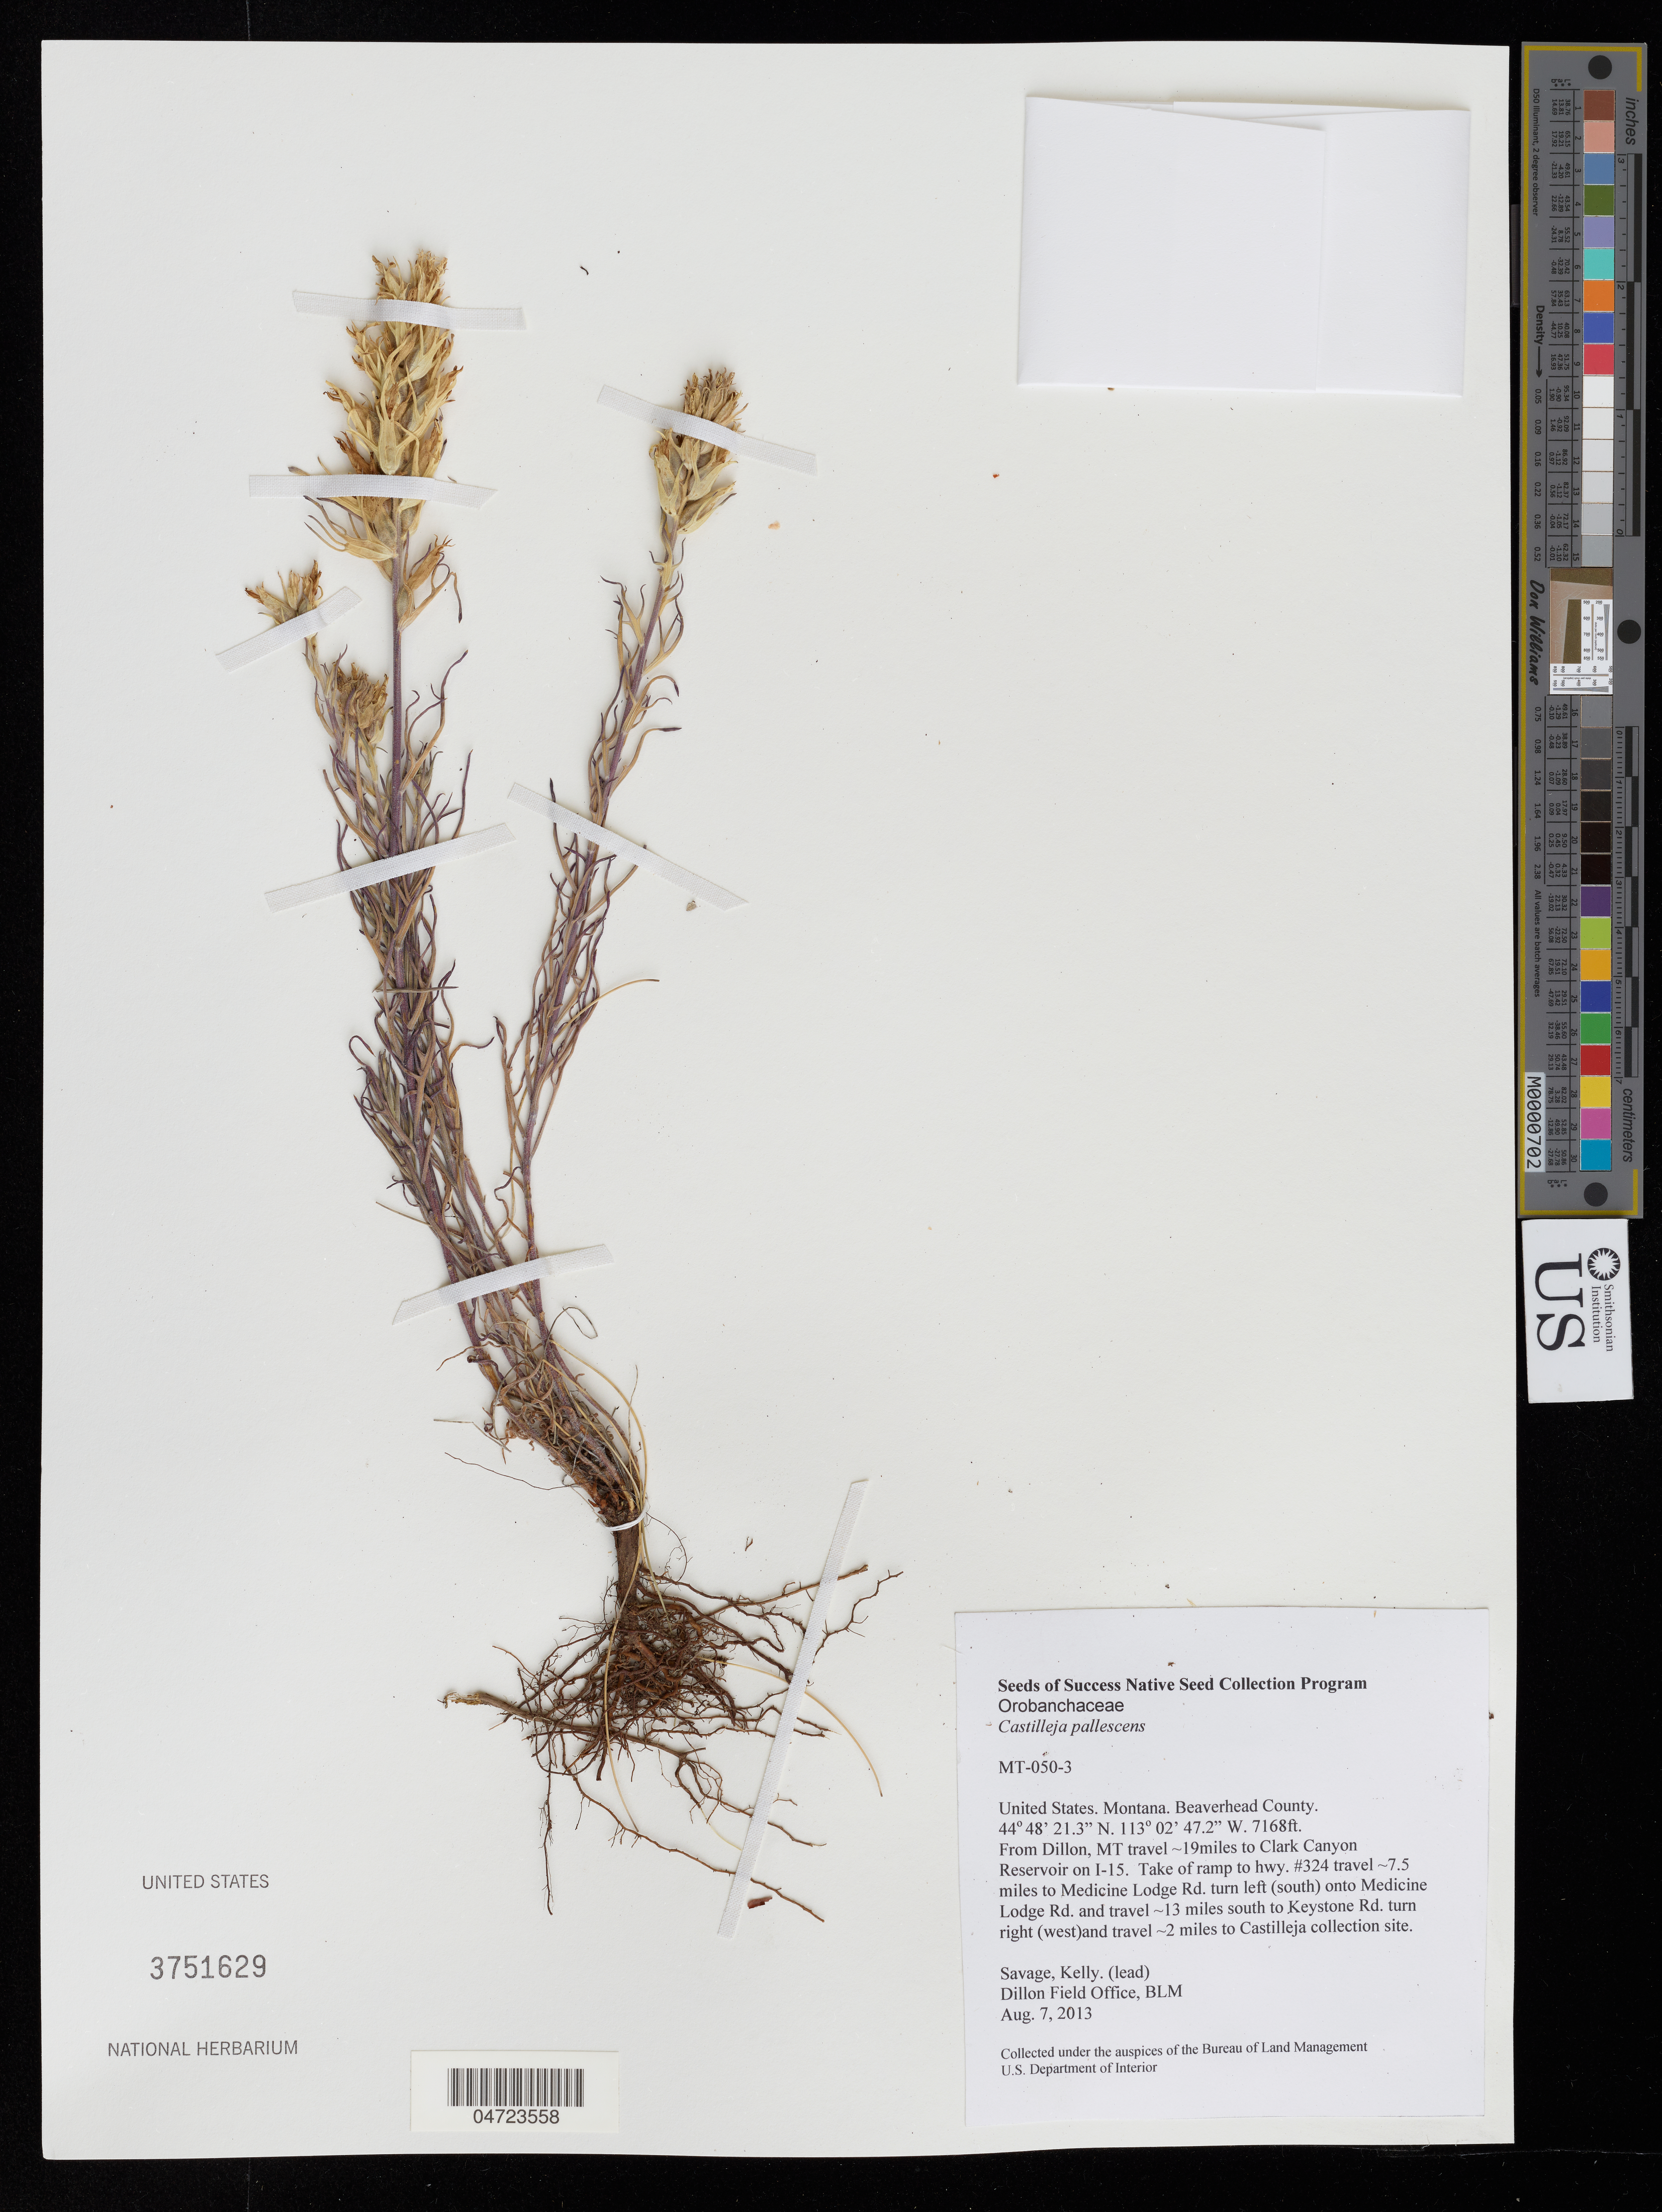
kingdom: Plantae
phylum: Tracheophyta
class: Magnoliopsida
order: Lamiales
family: Orobanchaceae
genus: Castilleja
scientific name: Castilleja pallescens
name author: (A. Gray) Greenm.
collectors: K. Savage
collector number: MT-050-3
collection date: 2013-08-07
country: United States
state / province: Montana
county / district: Beaverhead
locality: Beaverhead County. From Dillon, MT travel ~19miles to Clark Canyon Reservoir on I-15. Take of ramp to hwy. #324 travel ~7.5 miles to Medicine Lodge Rd. turn left (south) onto Medicine Lodge Rd. and travel ~13 miles south to Keystone Rd. turn right (west) and travel ~2 miles to Castilleja collection site.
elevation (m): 2185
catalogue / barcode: US 3751629